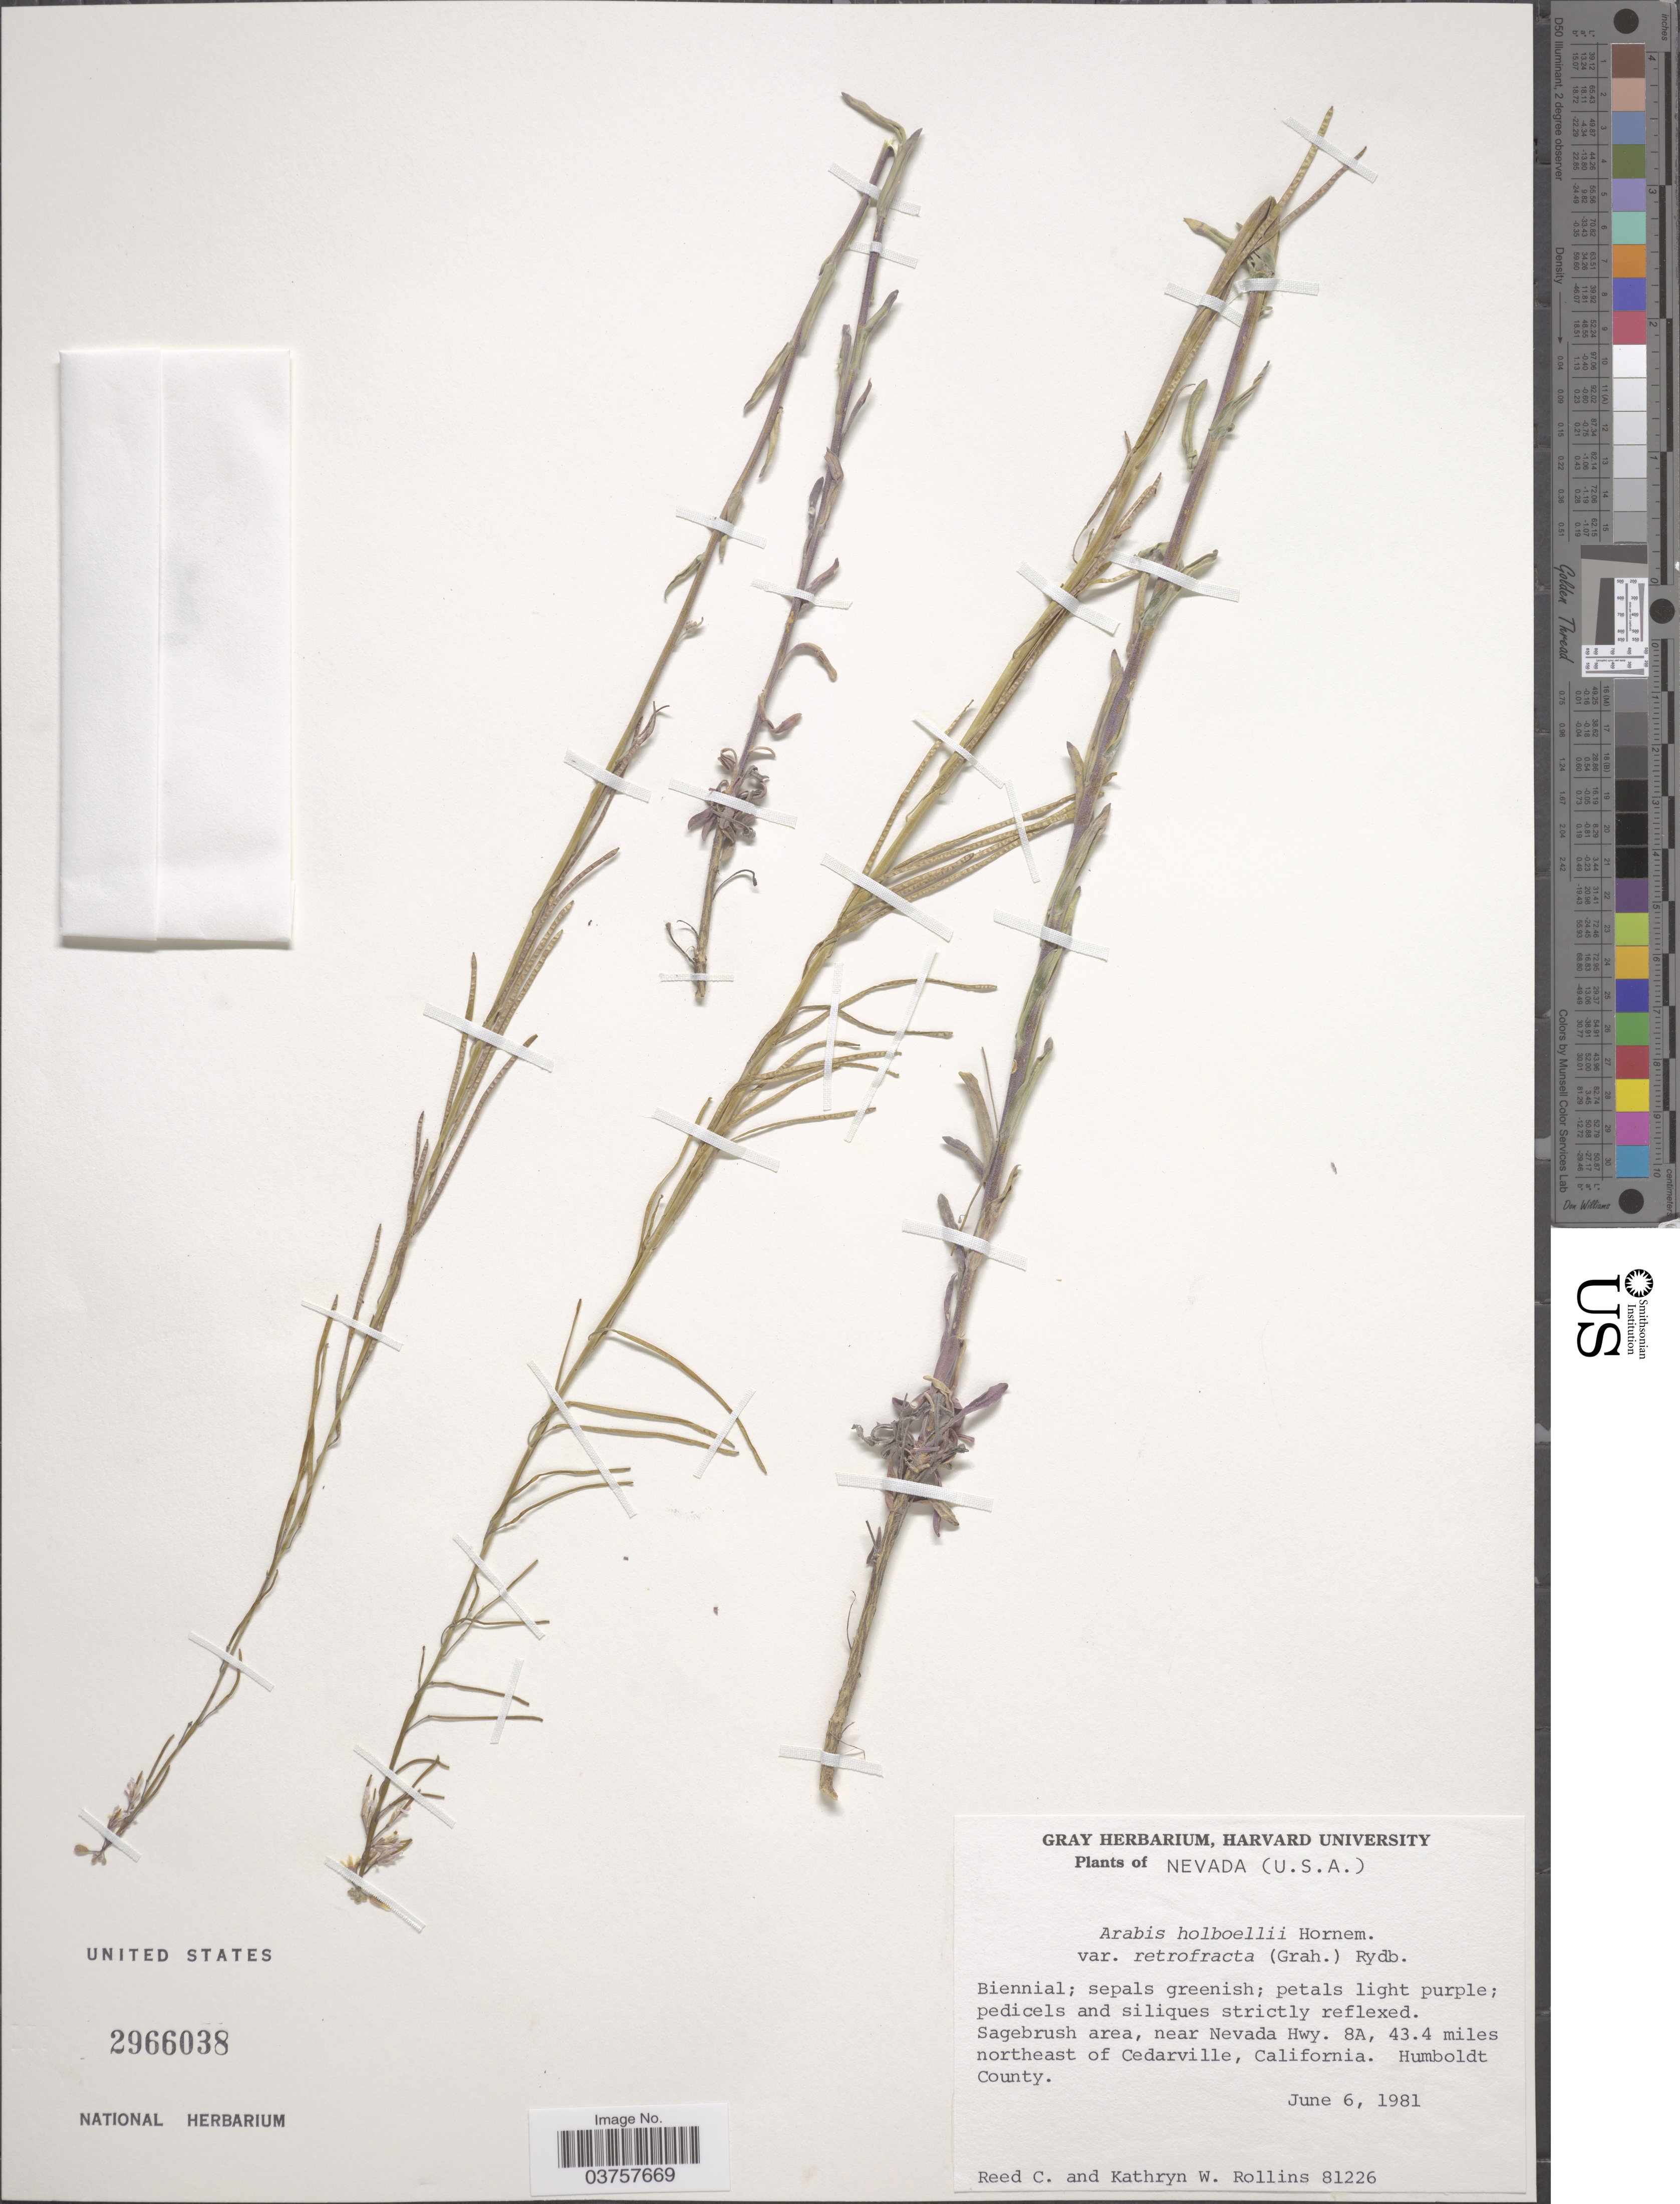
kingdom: Plantae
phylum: Tracheophyta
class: Magnoliopsida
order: Brassicales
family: Brassicaceae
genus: Arabis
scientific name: Arabis holboellii var. retrofracta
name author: Rydb.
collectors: R. C. Rollins & K. W. Rollins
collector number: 81226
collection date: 1981-06-06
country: United States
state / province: California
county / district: Humboldt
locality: Sagebrush area, near Nevada Hwy. 8A, 43.4 miles northeast of Cedarville. Humboldt County.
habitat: sagebrush area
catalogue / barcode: US 2966038